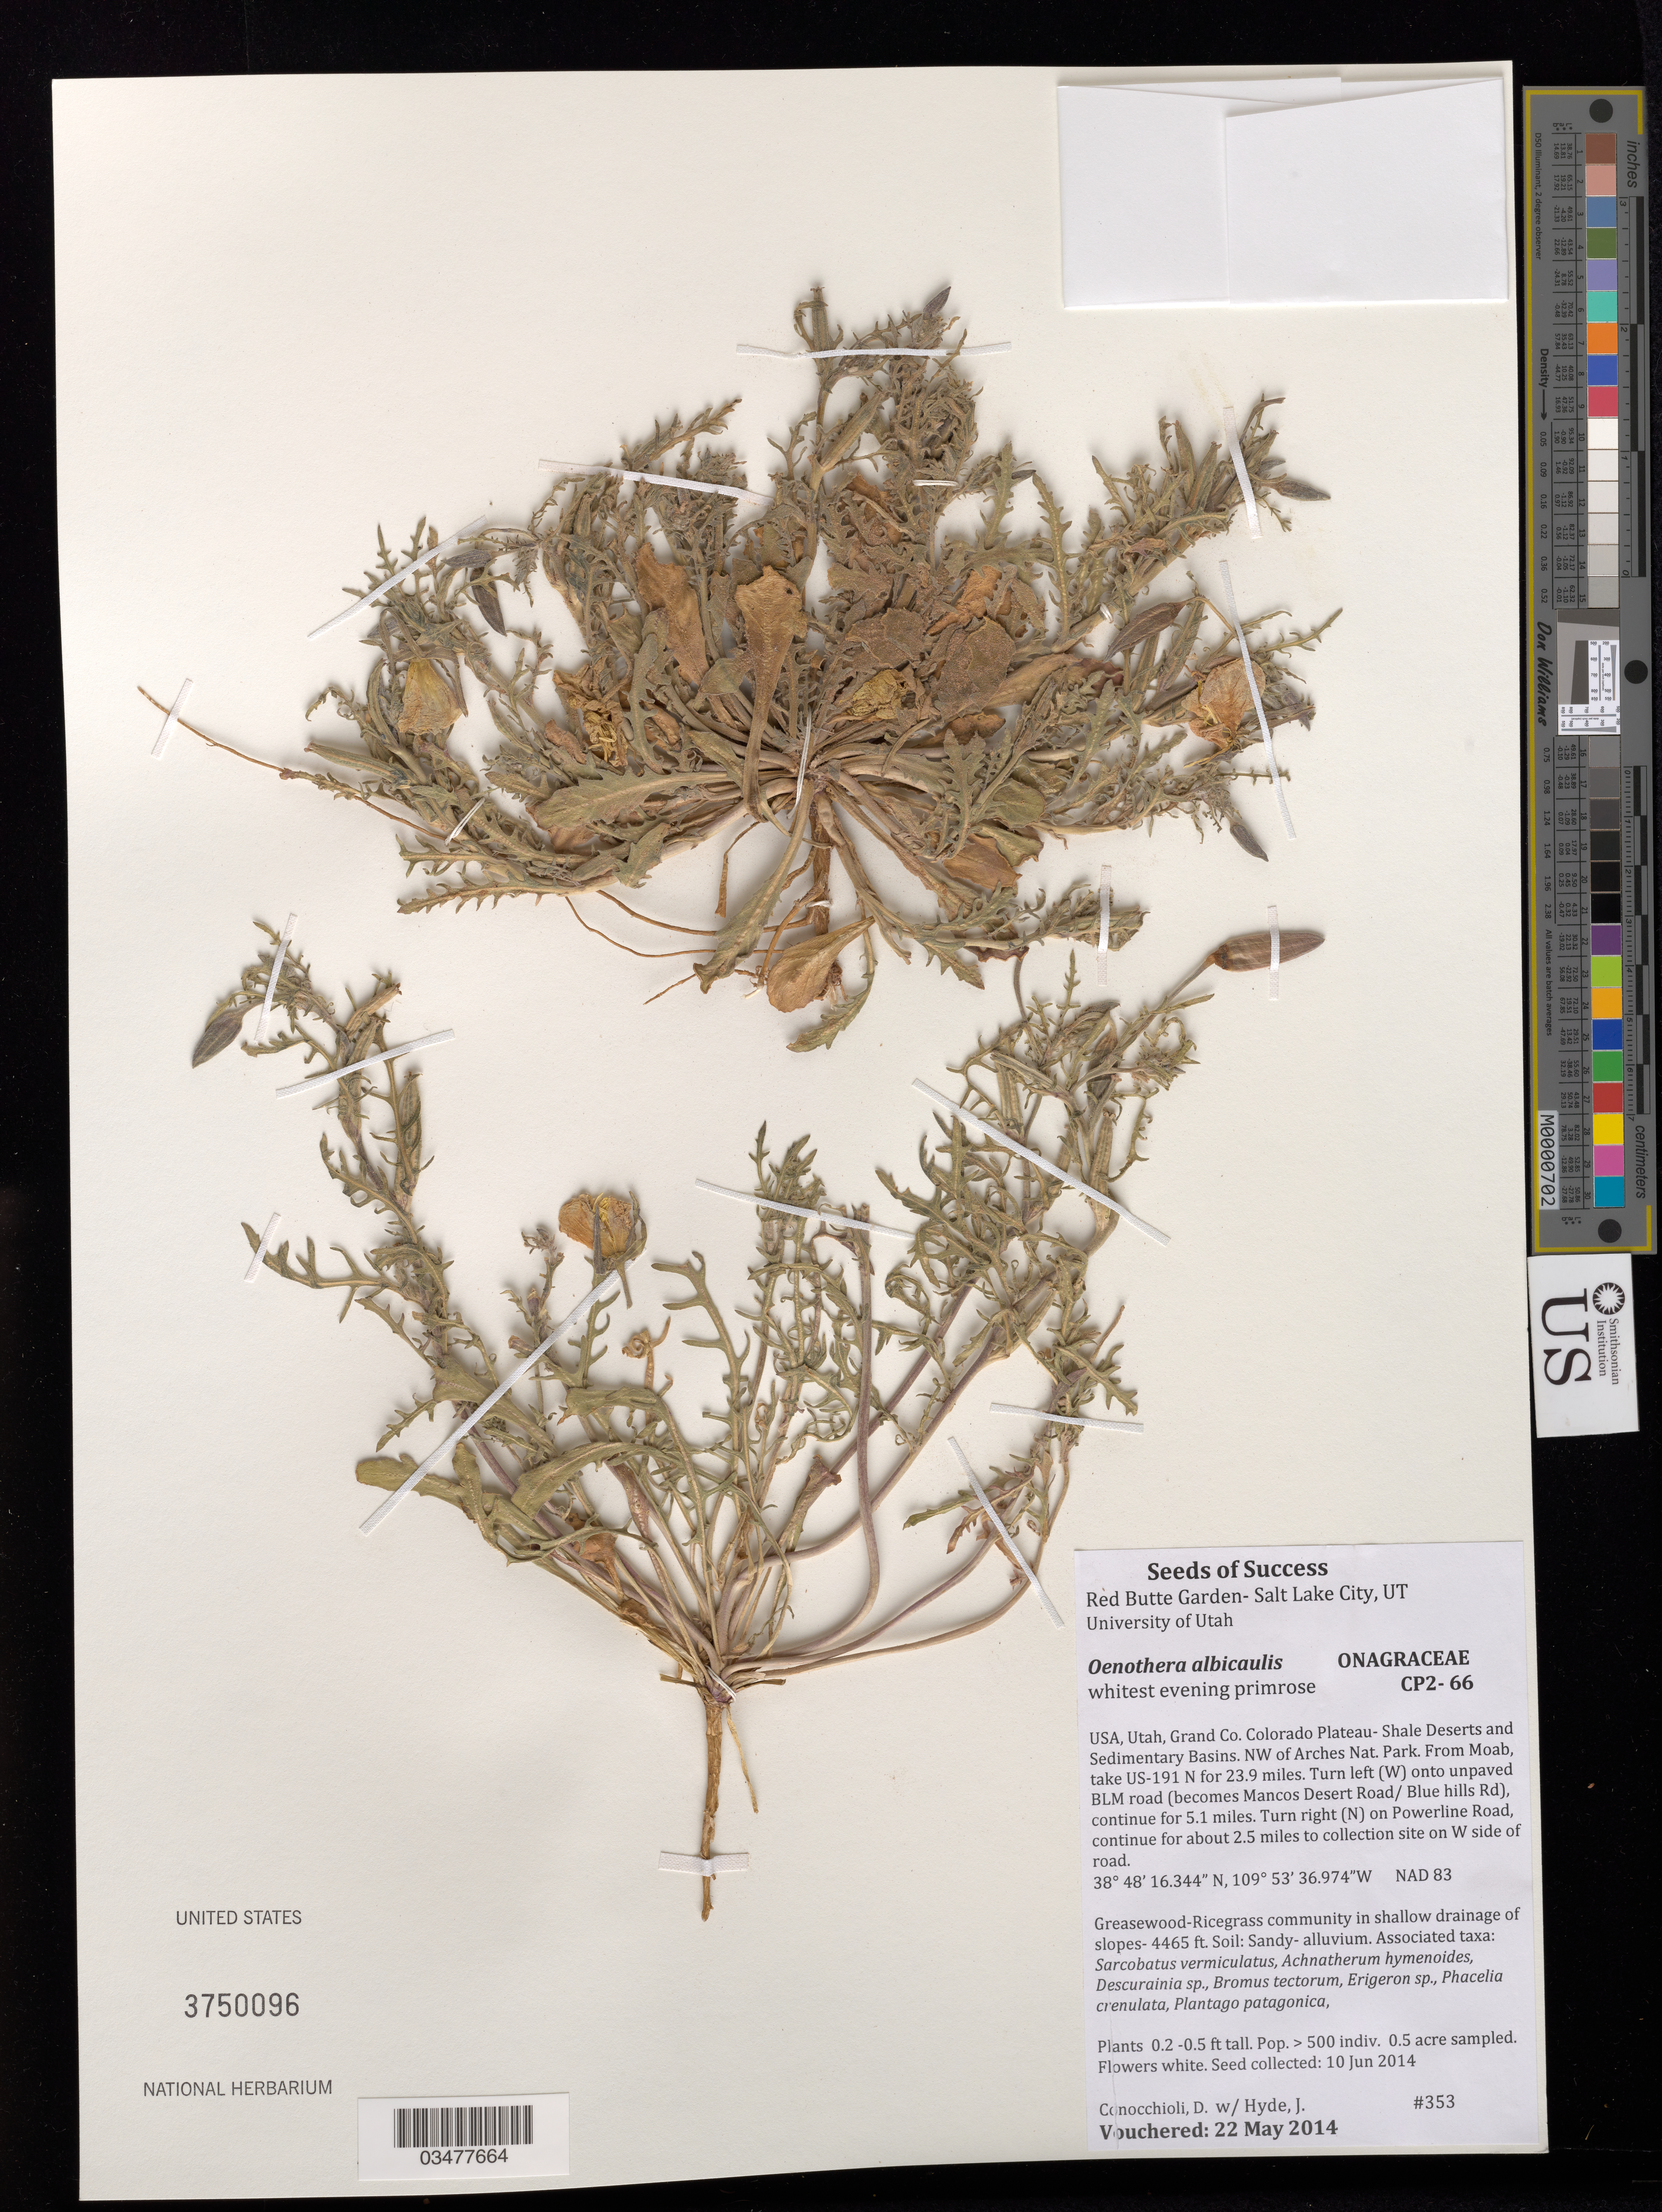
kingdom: Plantae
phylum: Tracheophyta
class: Magnoliopsida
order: Myrtales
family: Onagraceae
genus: Oenothera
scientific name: Oenothera albicaulis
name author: Pursh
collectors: D. Conocchioli & J. Hyde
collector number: CP2-66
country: United States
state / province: Utah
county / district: Grand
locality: NW of Arches Nat. Park.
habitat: Greasewood-Ricegrass community in shallow drainage of slopes. Soil : sandy-alluvium. With Bromus tectorum, Erigeron sp., Plantago patagonica, etc.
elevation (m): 1361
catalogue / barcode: US 3750096